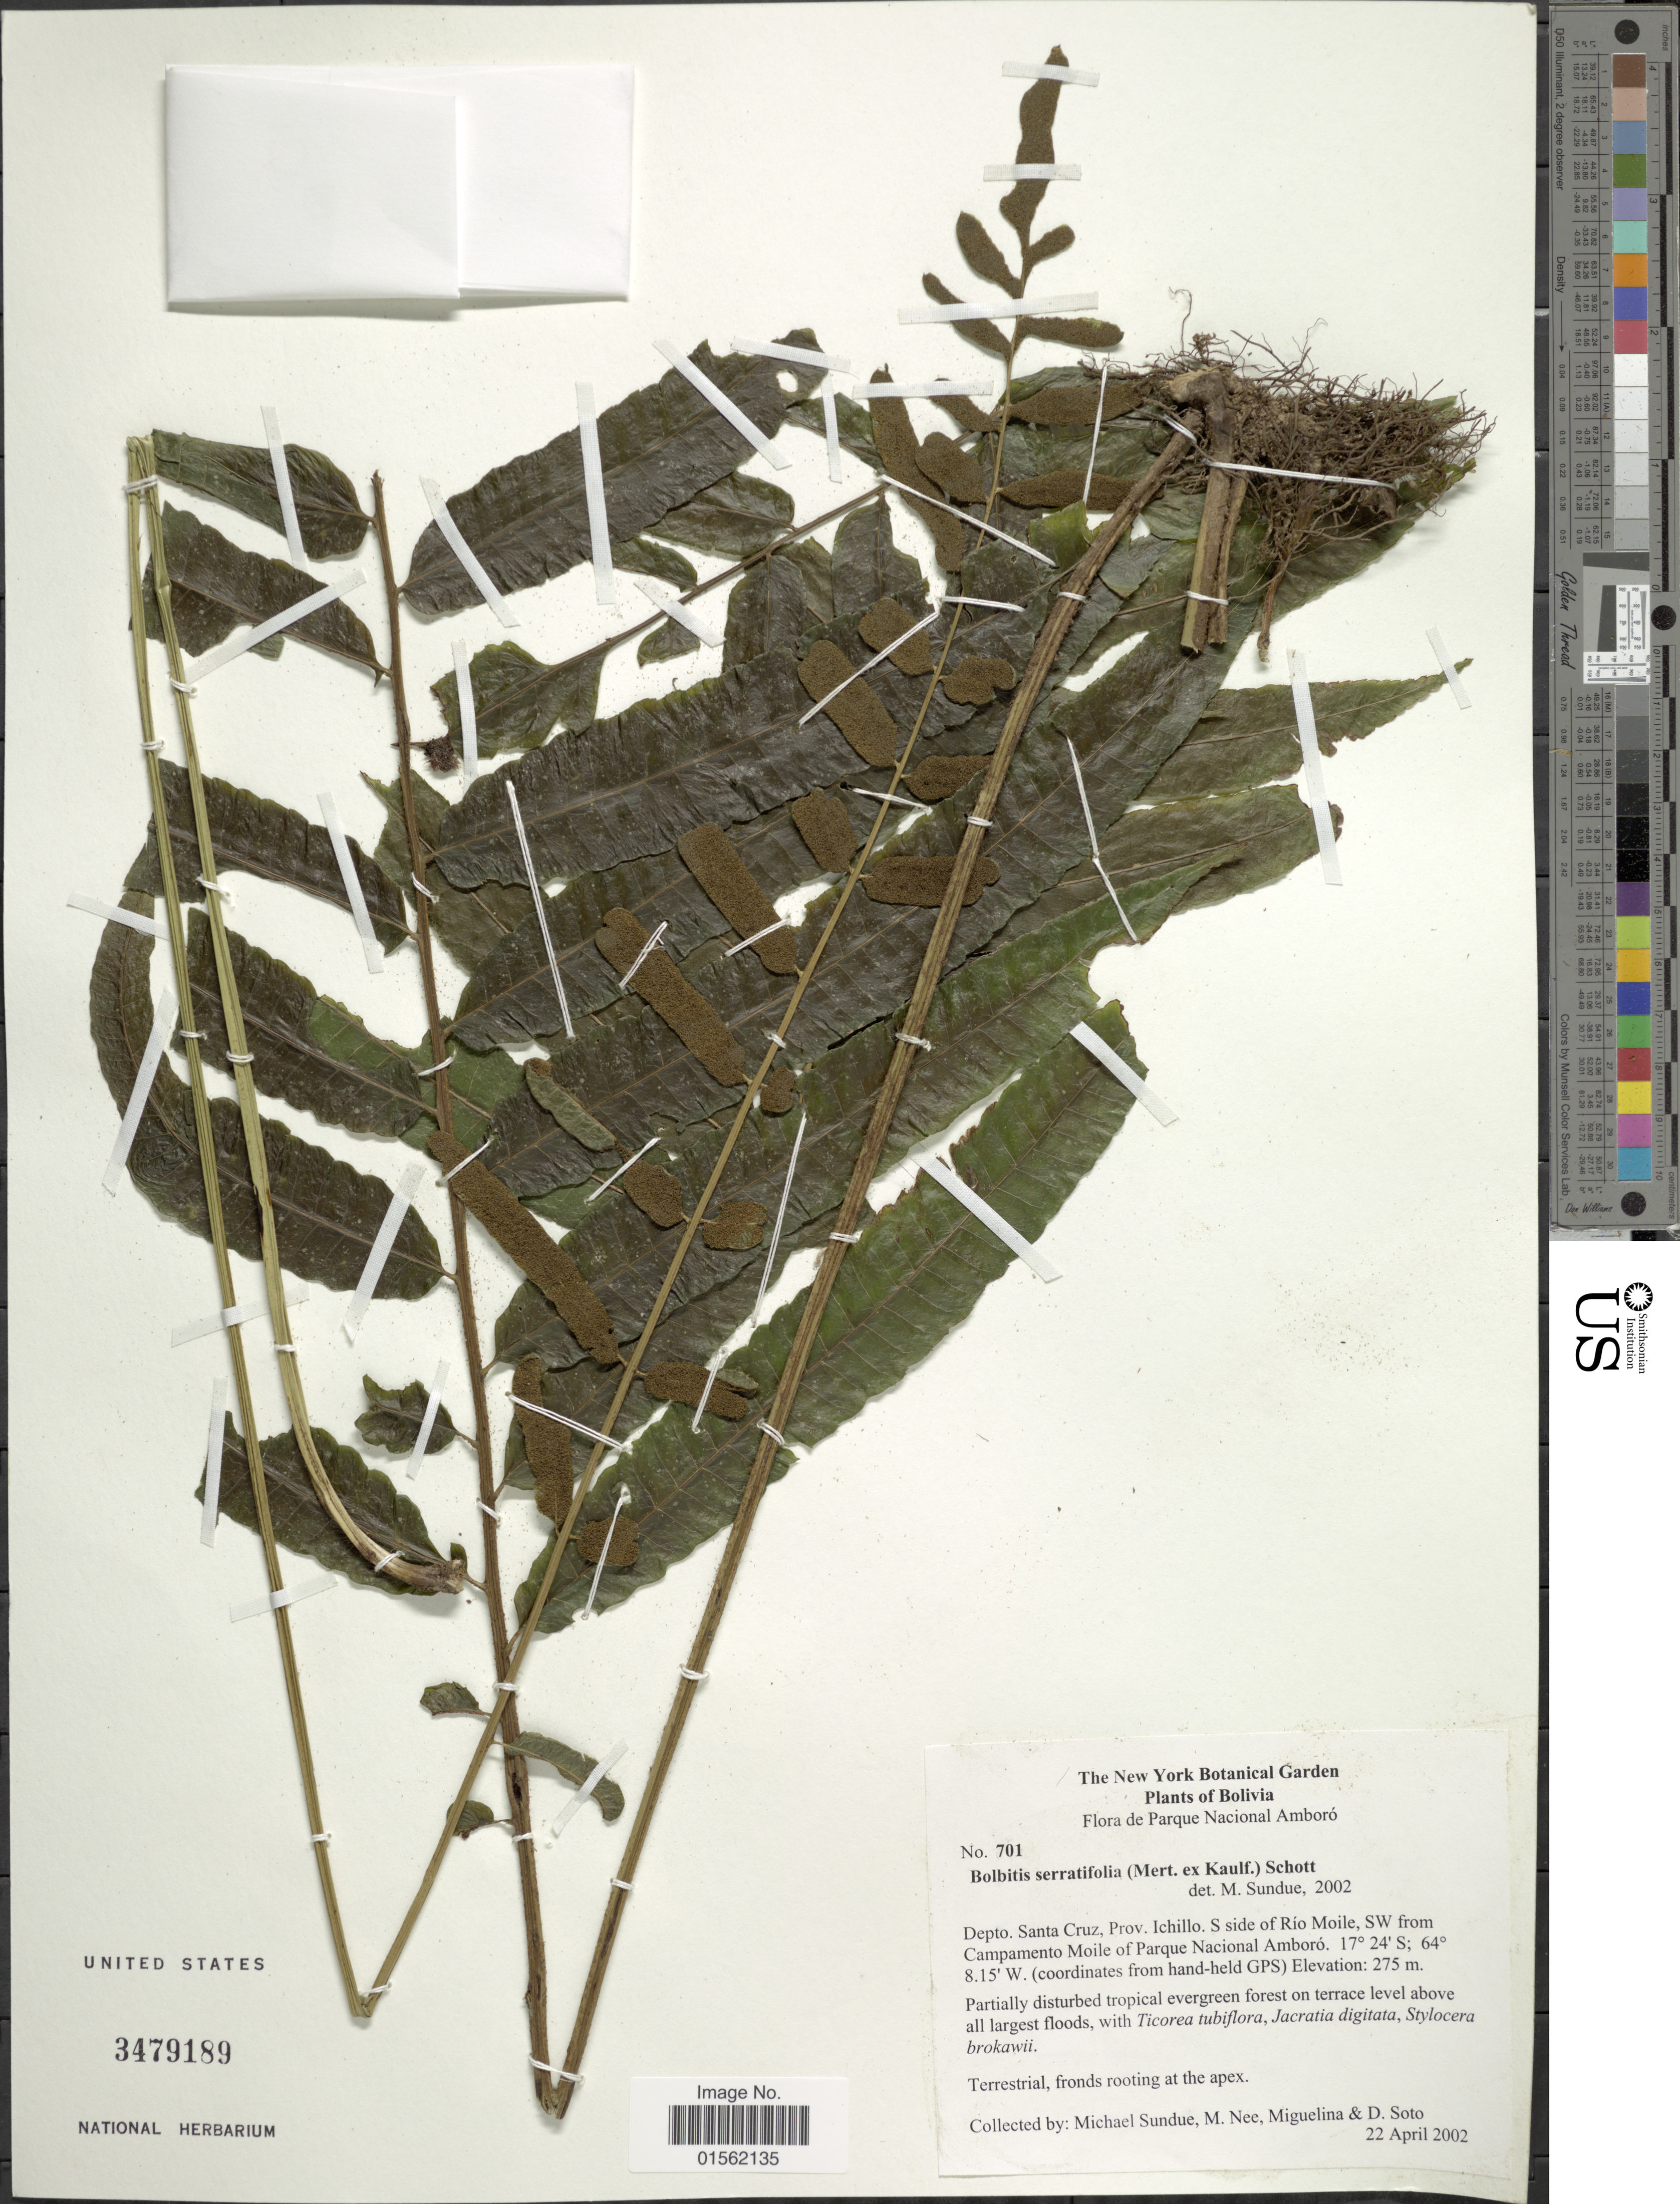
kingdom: Plantae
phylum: Tracheophyta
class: Polypodiopsida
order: Polypodiales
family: Dryopteridaceae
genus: Bolbitis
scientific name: Bolbitis serratifolia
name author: (Mert. ex Kaulf.) Schott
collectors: M. Sundue, M. Nee, M. Soto Arenas & D. Soto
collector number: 701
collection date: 2002-04-22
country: Bolivia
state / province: Santa Cruz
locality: Parque Nacional Amboró, Prov. Ichillo, S. side of Río Moile, SW from Campamento Moile of Parque Nacional Amboró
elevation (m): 275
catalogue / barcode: US 3479189